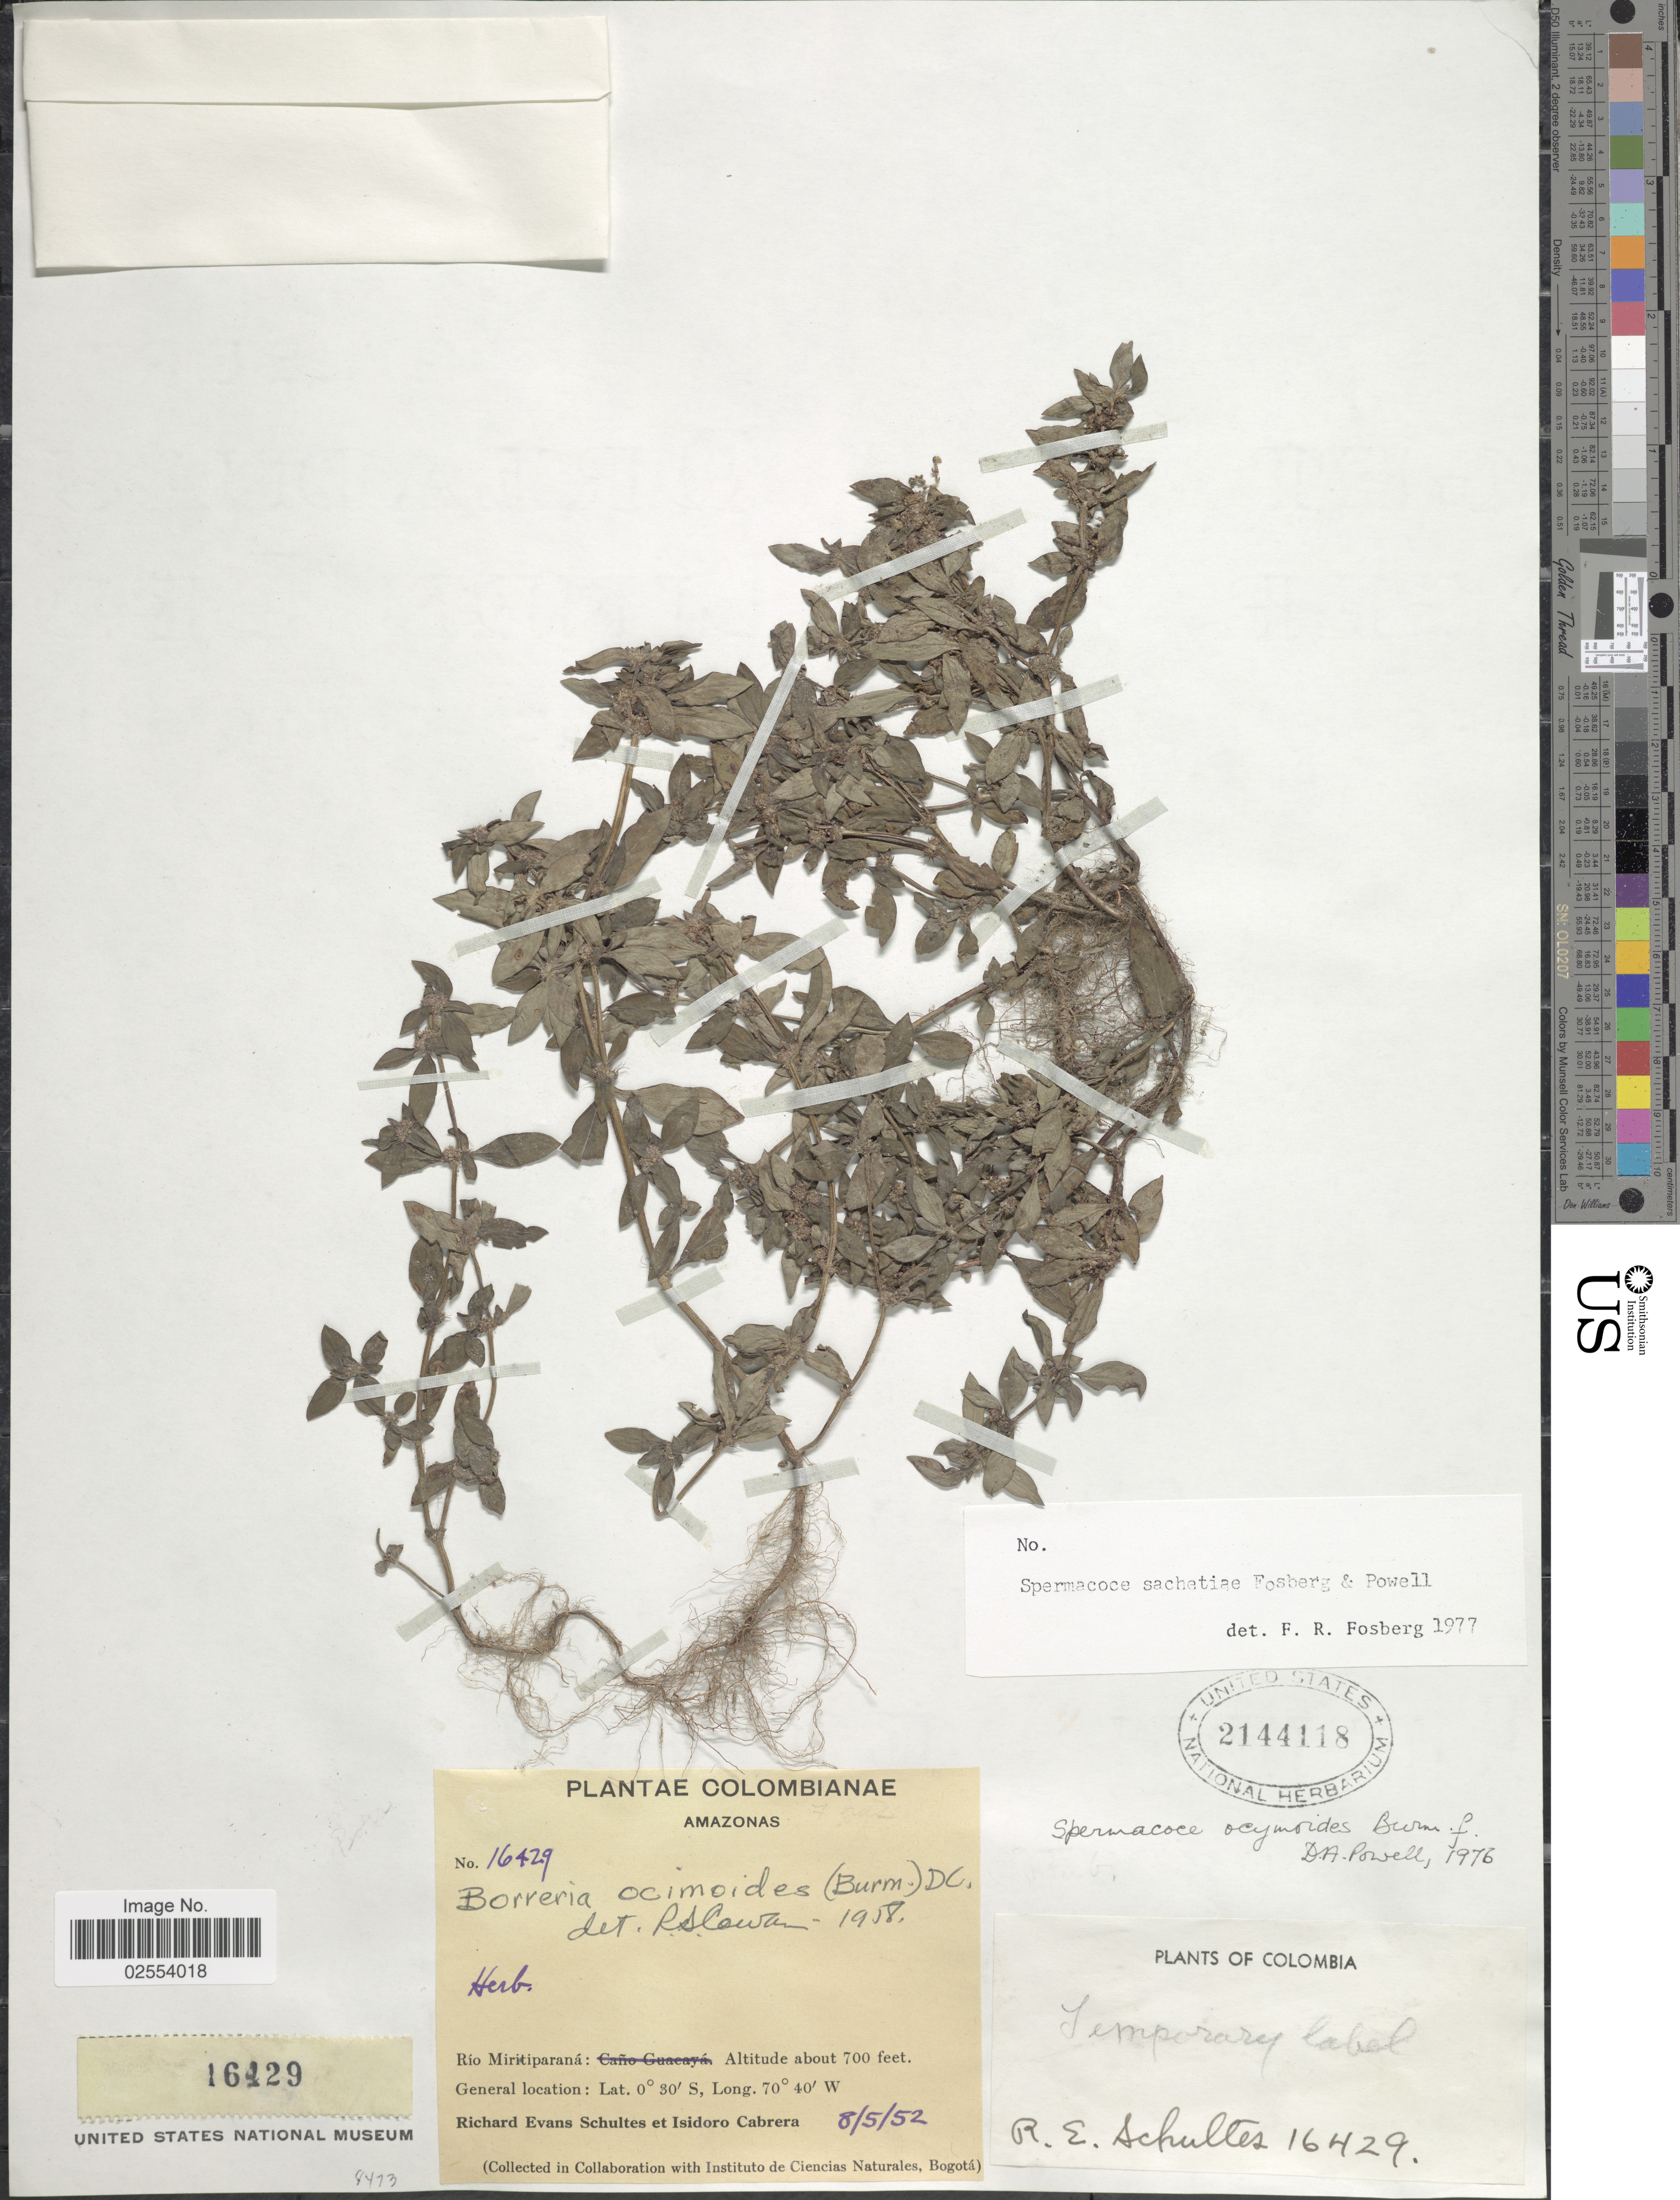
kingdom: Plantae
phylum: Tracheophyta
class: Magnoliopsida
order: Gentianales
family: Rubiaceae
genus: Spermacoce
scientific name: Spermacoce mauritiana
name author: Gideon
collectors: R. E. Schultes & I. Cabrera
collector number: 16429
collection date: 1952-05-08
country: Colombia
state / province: Amazônas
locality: Rio Miritiparana.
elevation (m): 213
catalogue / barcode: US 2144118